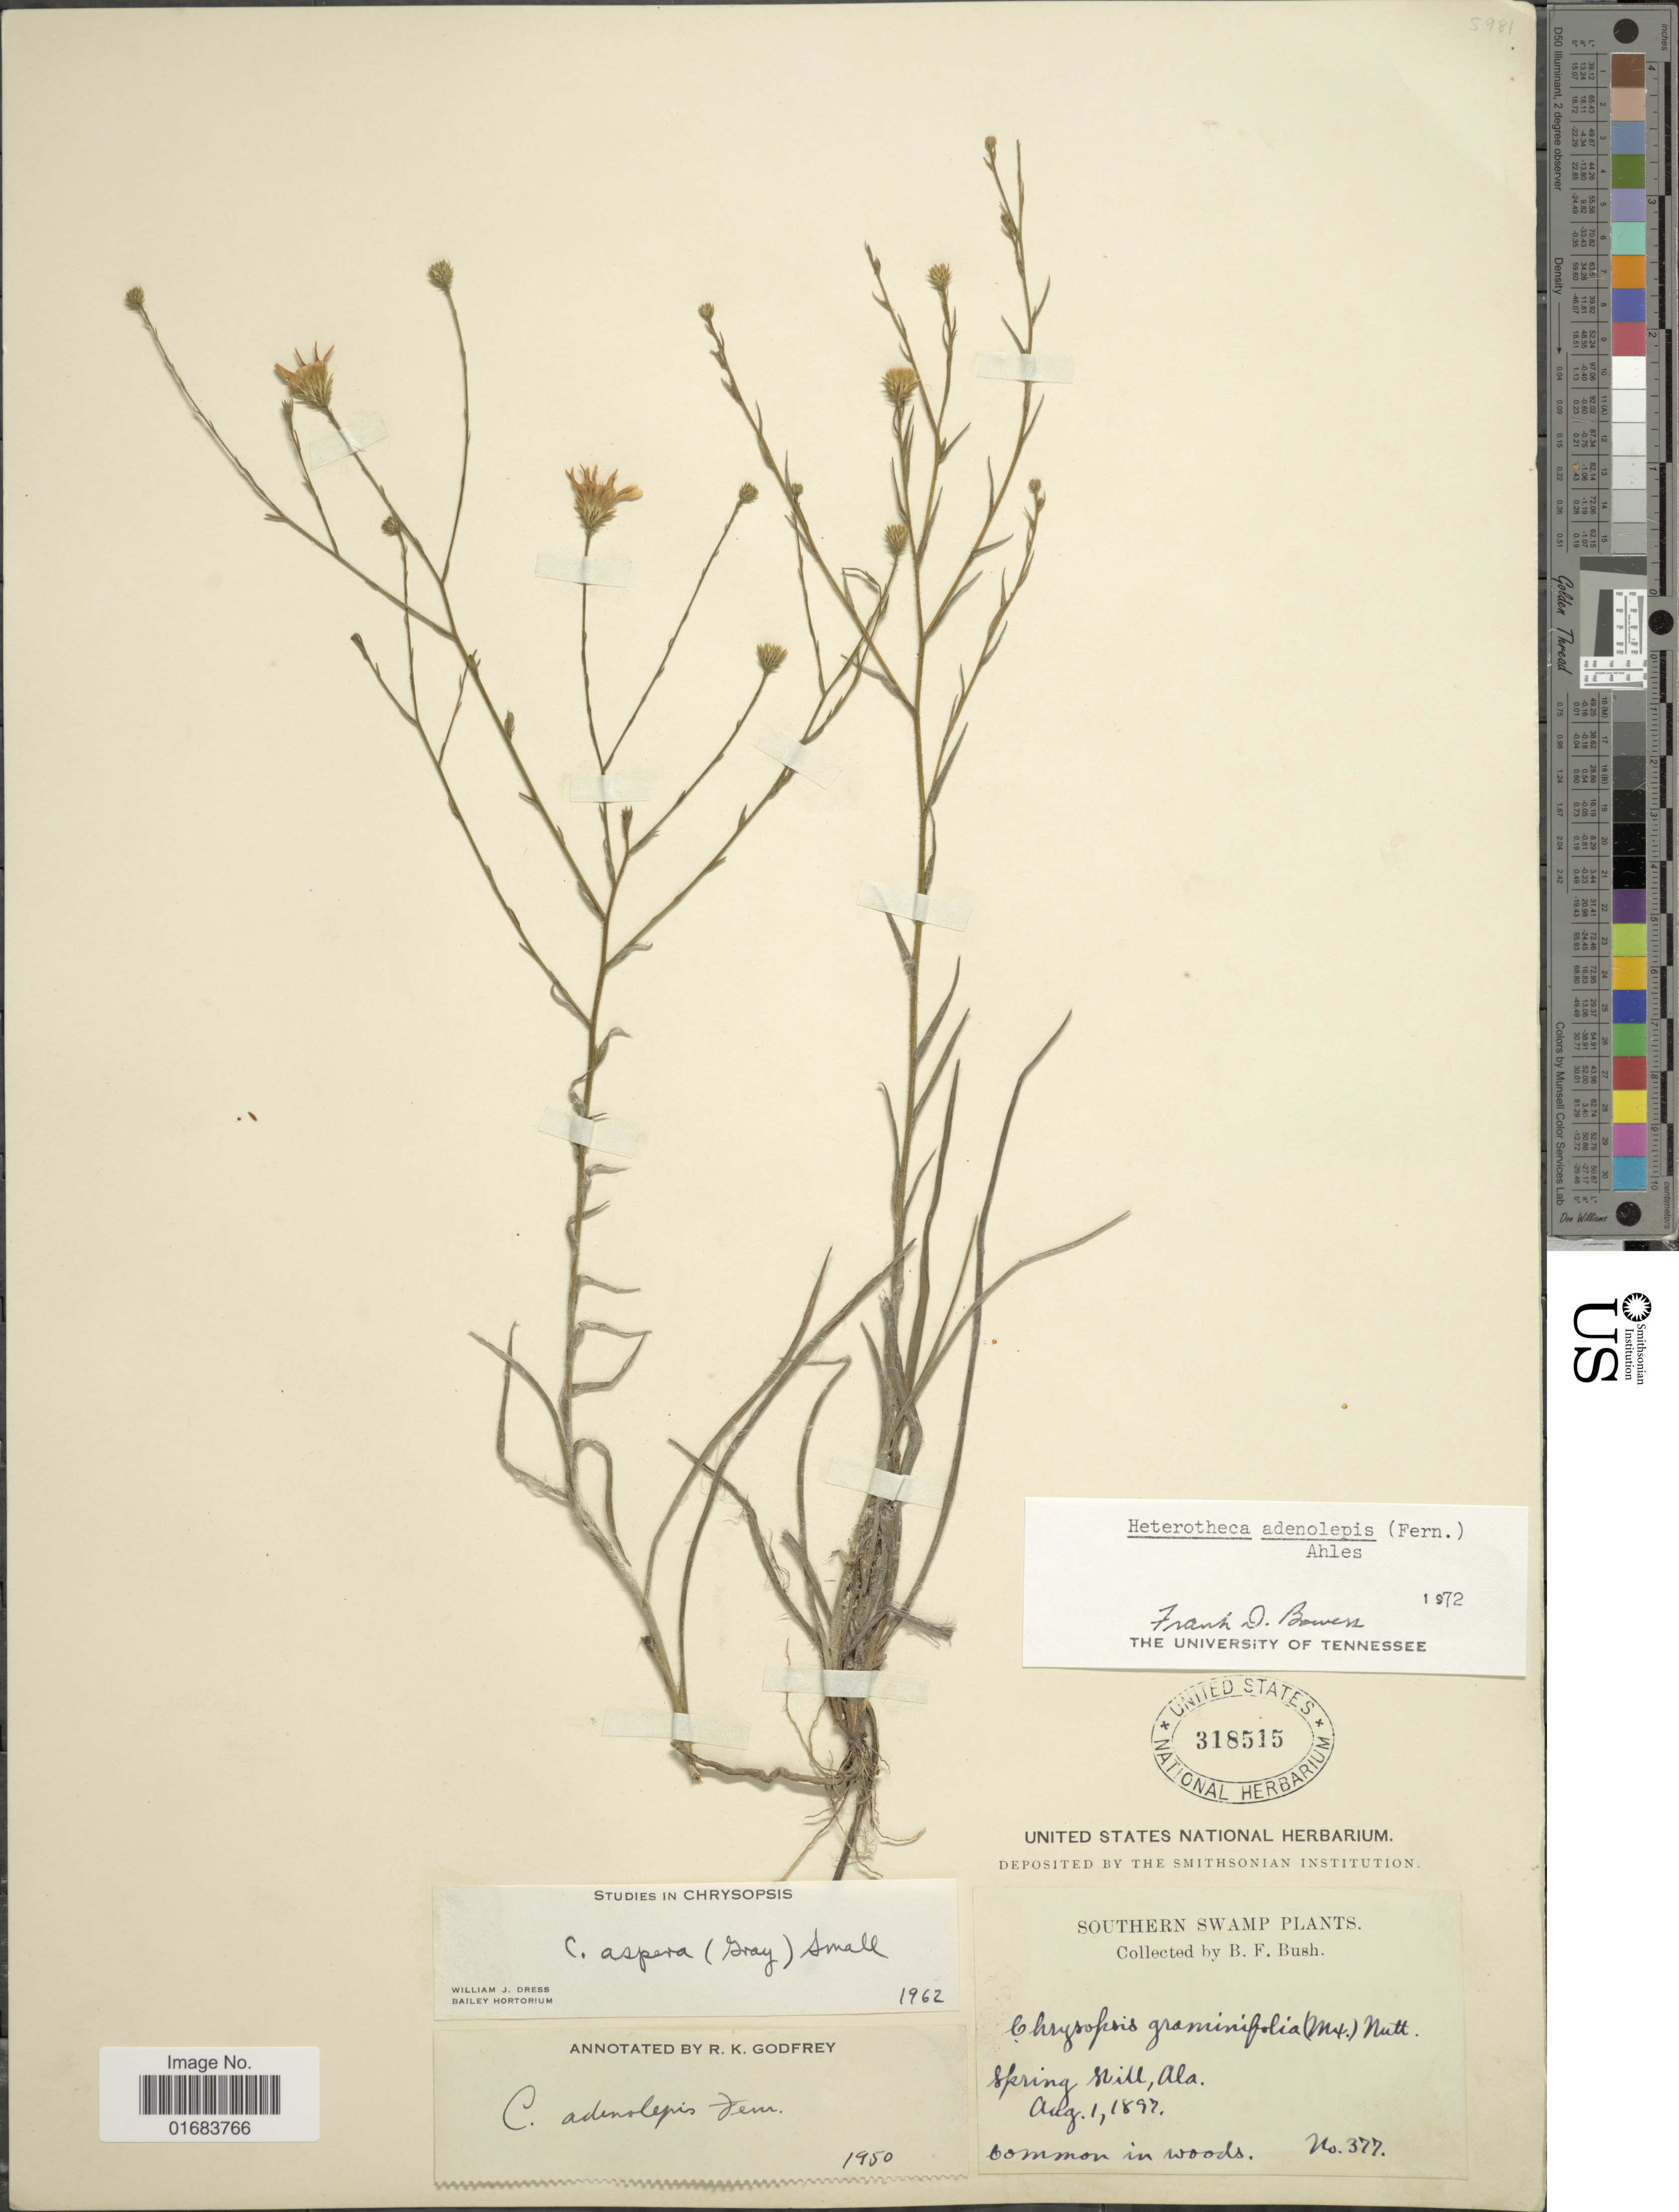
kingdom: Plantae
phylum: Tracheophyta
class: Magnoliopsida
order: Asterales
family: Asteraceae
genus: Pityopsis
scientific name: Pityopsis adenolepis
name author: (Fernald) Semple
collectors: B. F. Bush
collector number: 377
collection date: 1897-08-01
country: United States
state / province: Alabama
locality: Southern swamps, Spring Hill.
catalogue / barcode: US 318515